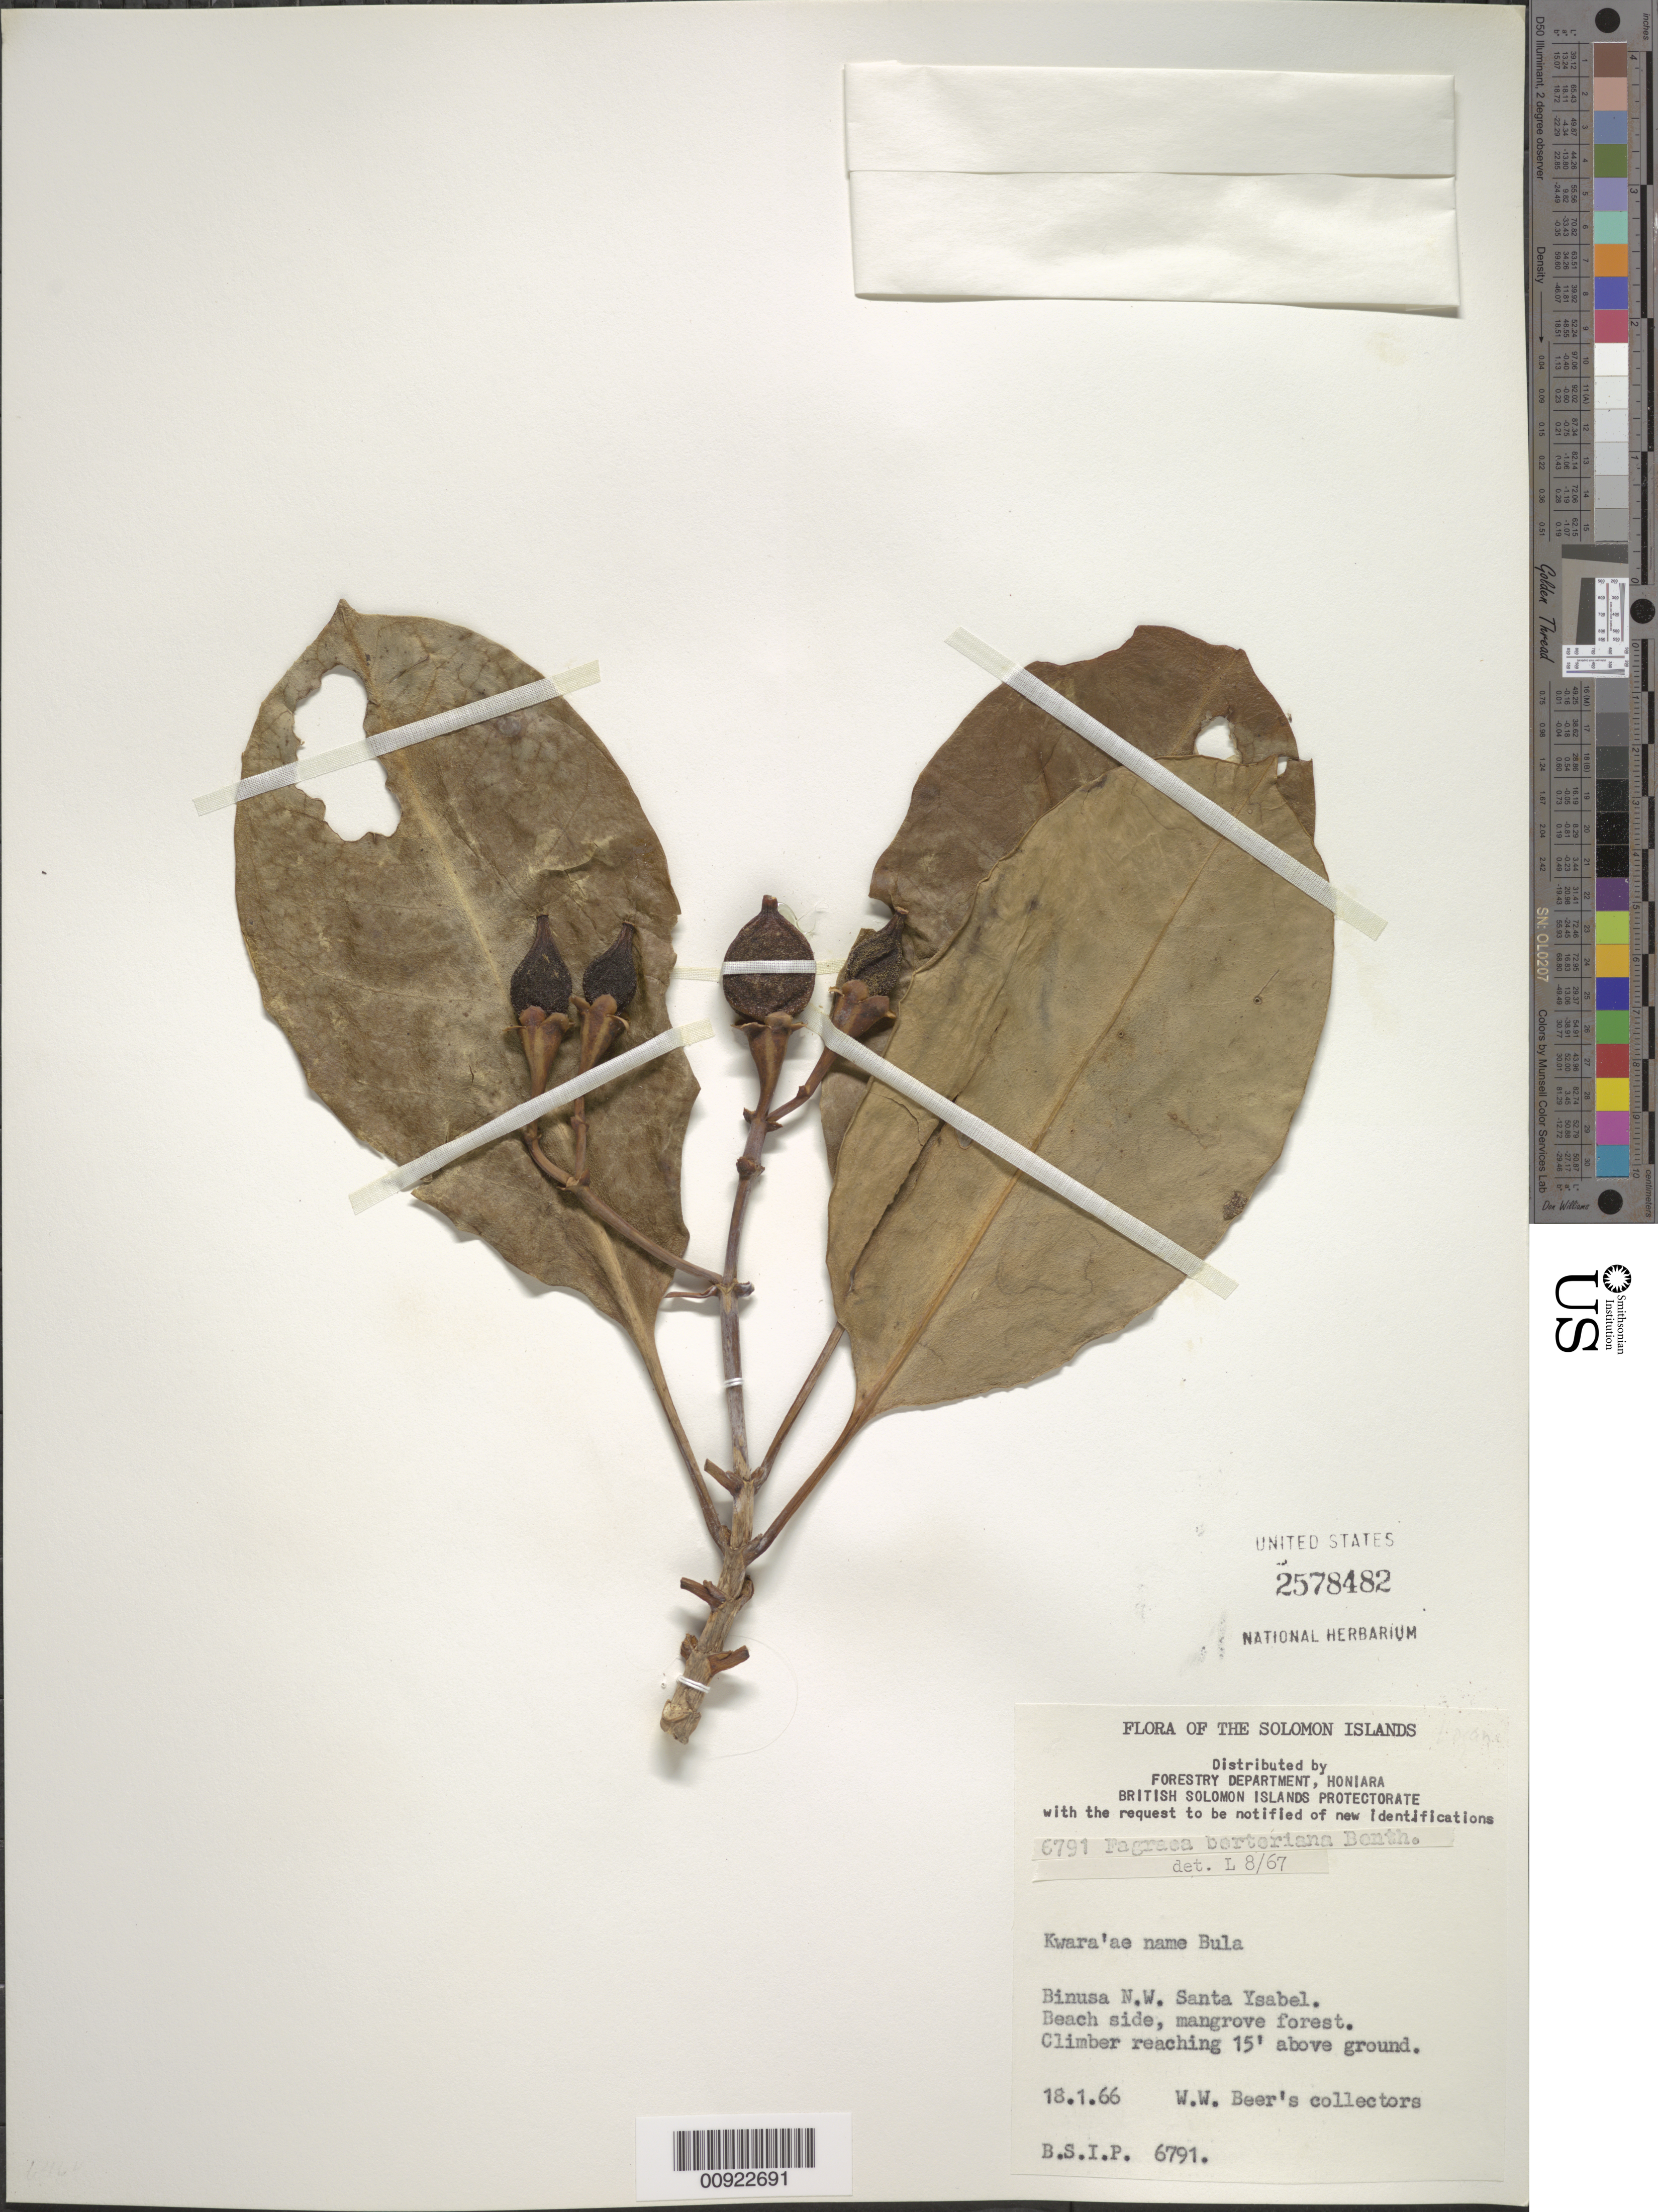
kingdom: Plantae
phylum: Tracheophyta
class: Magnoliopsida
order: Gentianales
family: Gentianaceae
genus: Fagraea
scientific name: Fagraea berteroana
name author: A. Gray ex Benth.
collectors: W. Beer's Collectors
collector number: BSIP 6791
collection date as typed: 18 Jan 1966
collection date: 1966-01-18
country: Solomon Islands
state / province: Isabel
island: Santa Isabel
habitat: Beach side, mangrove forest.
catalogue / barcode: US 2578482